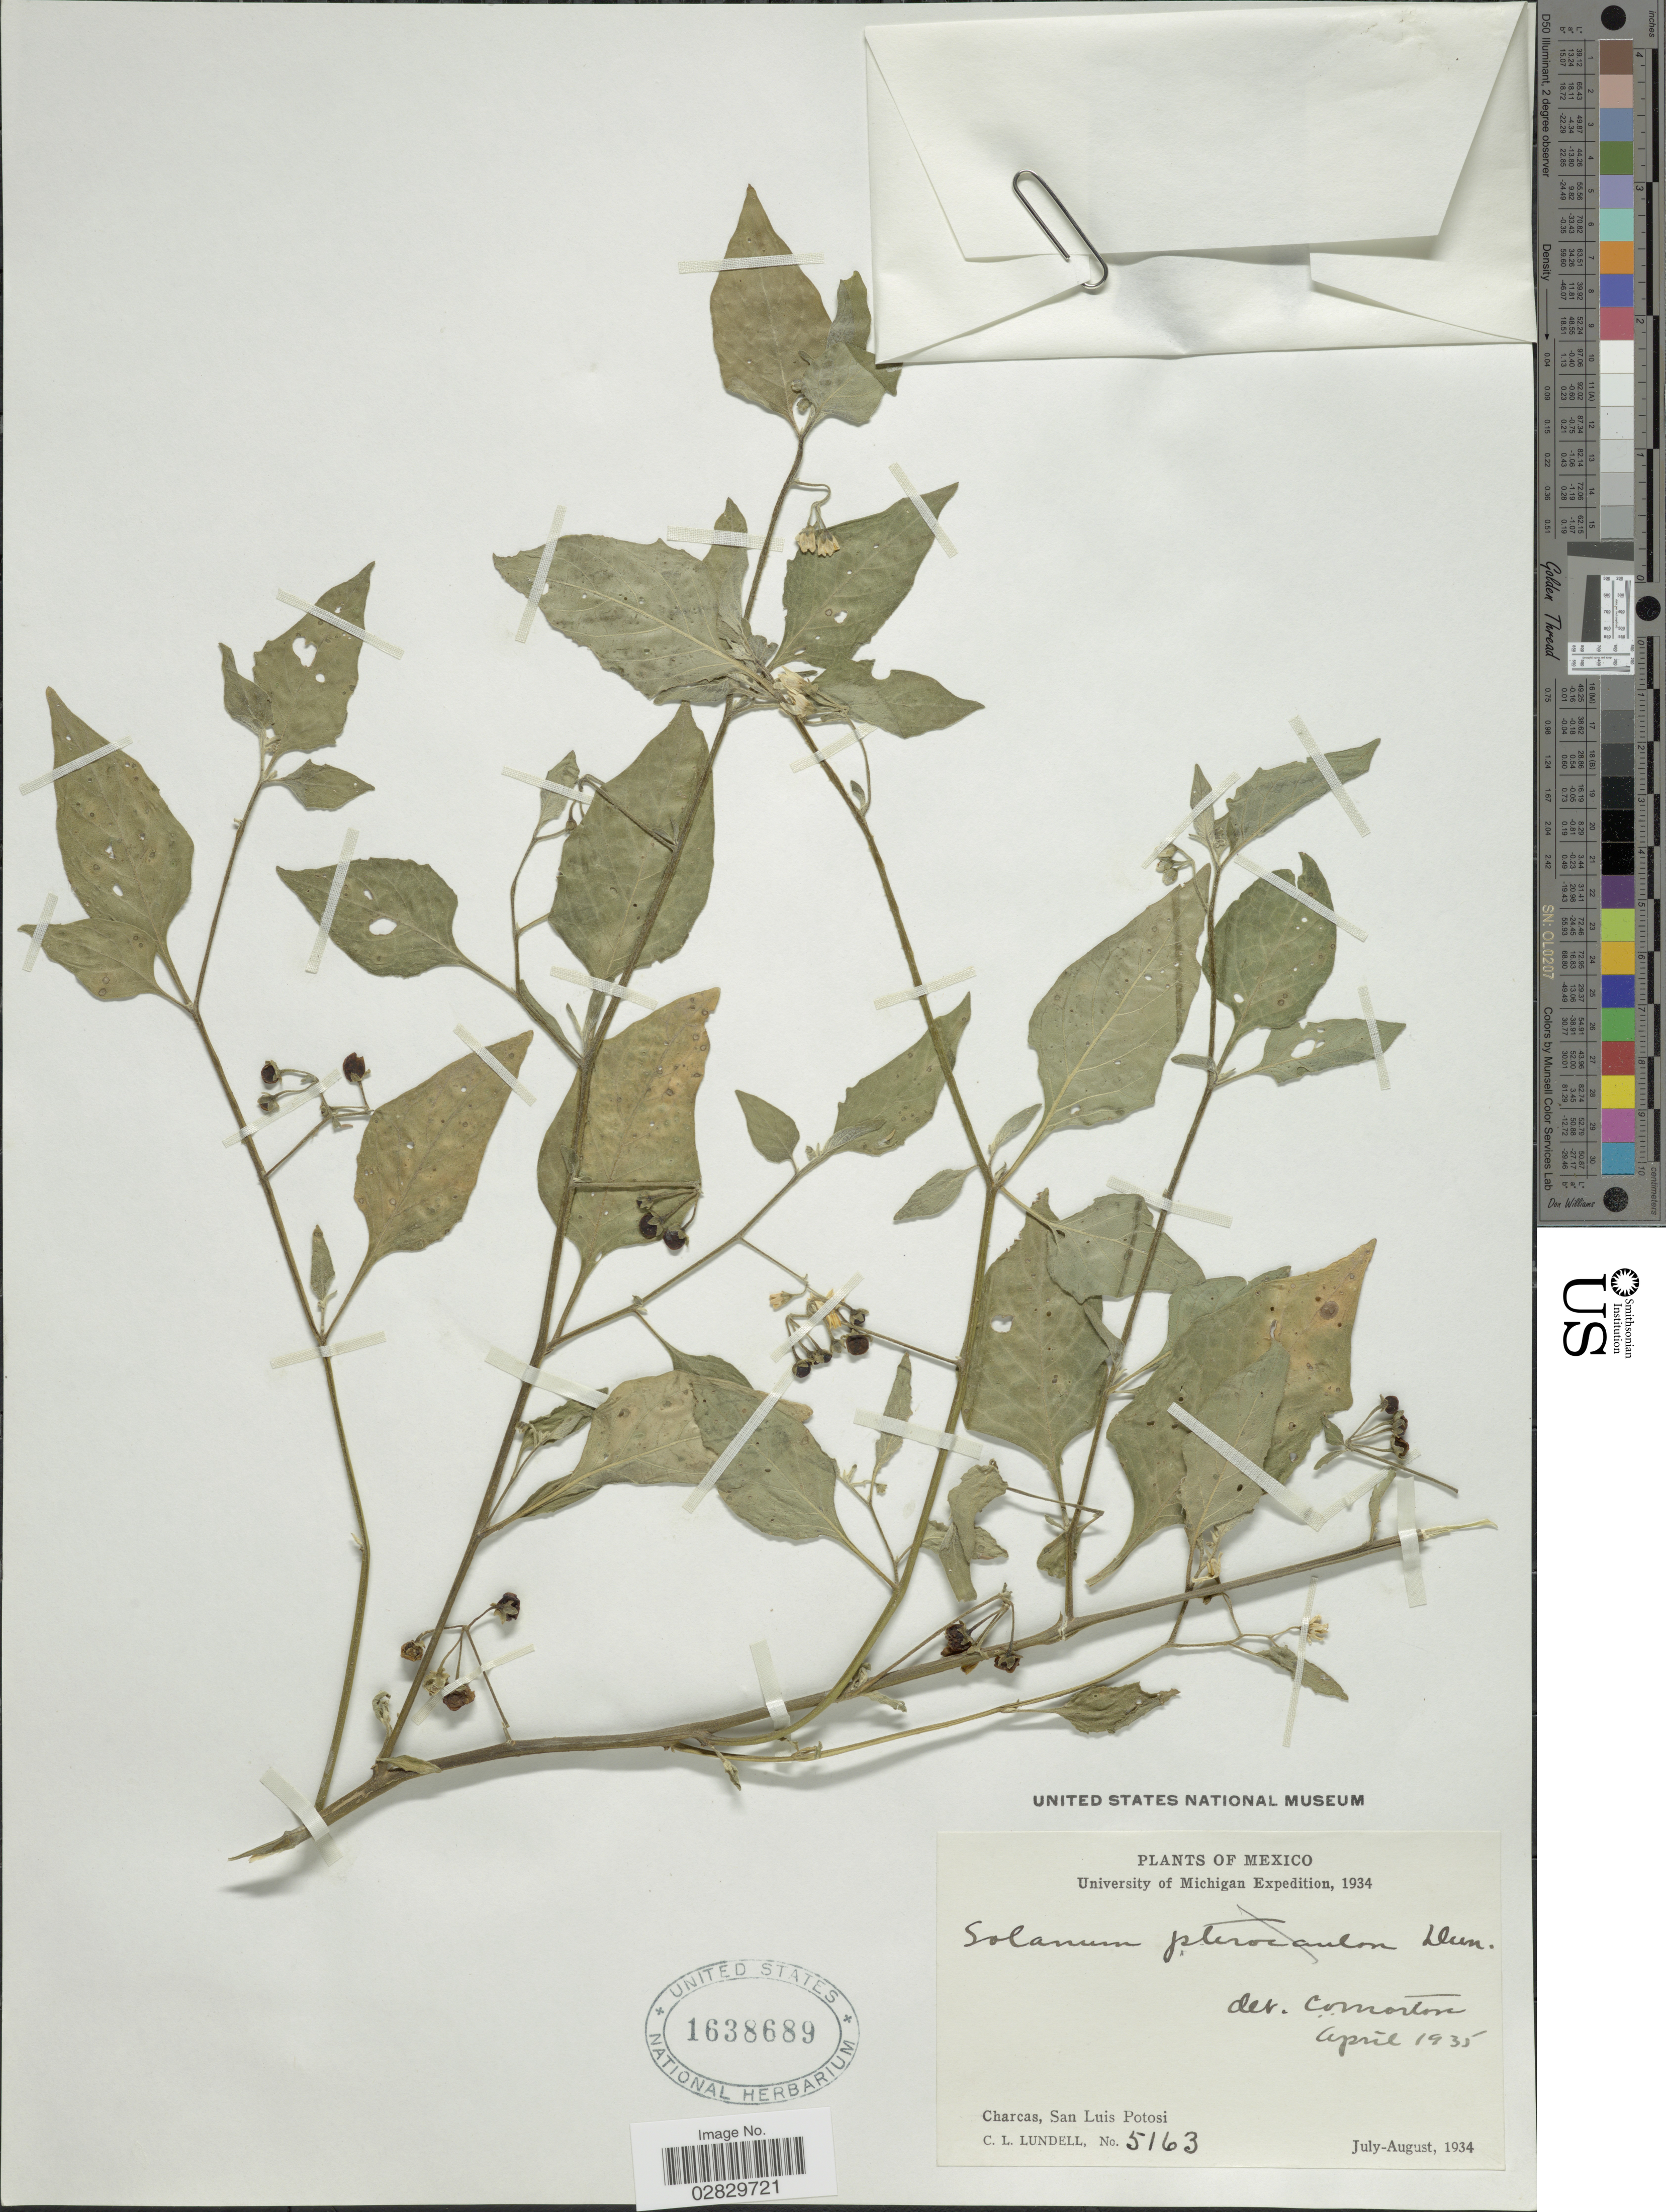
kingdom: Plantae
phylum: Tracheophyta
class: Magnoliopsida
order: Solanales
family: Solanaceae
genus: Solanum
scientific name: Solanum nigrescens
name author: M. Martens & Galeotti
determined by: Knapp, S. D.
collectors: C. L. Lundell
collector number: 5163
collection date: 1934-07/1934-08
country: Mexico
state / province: San Luis Potosí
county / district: Charcas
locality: Charcas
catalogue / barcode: US 1638689